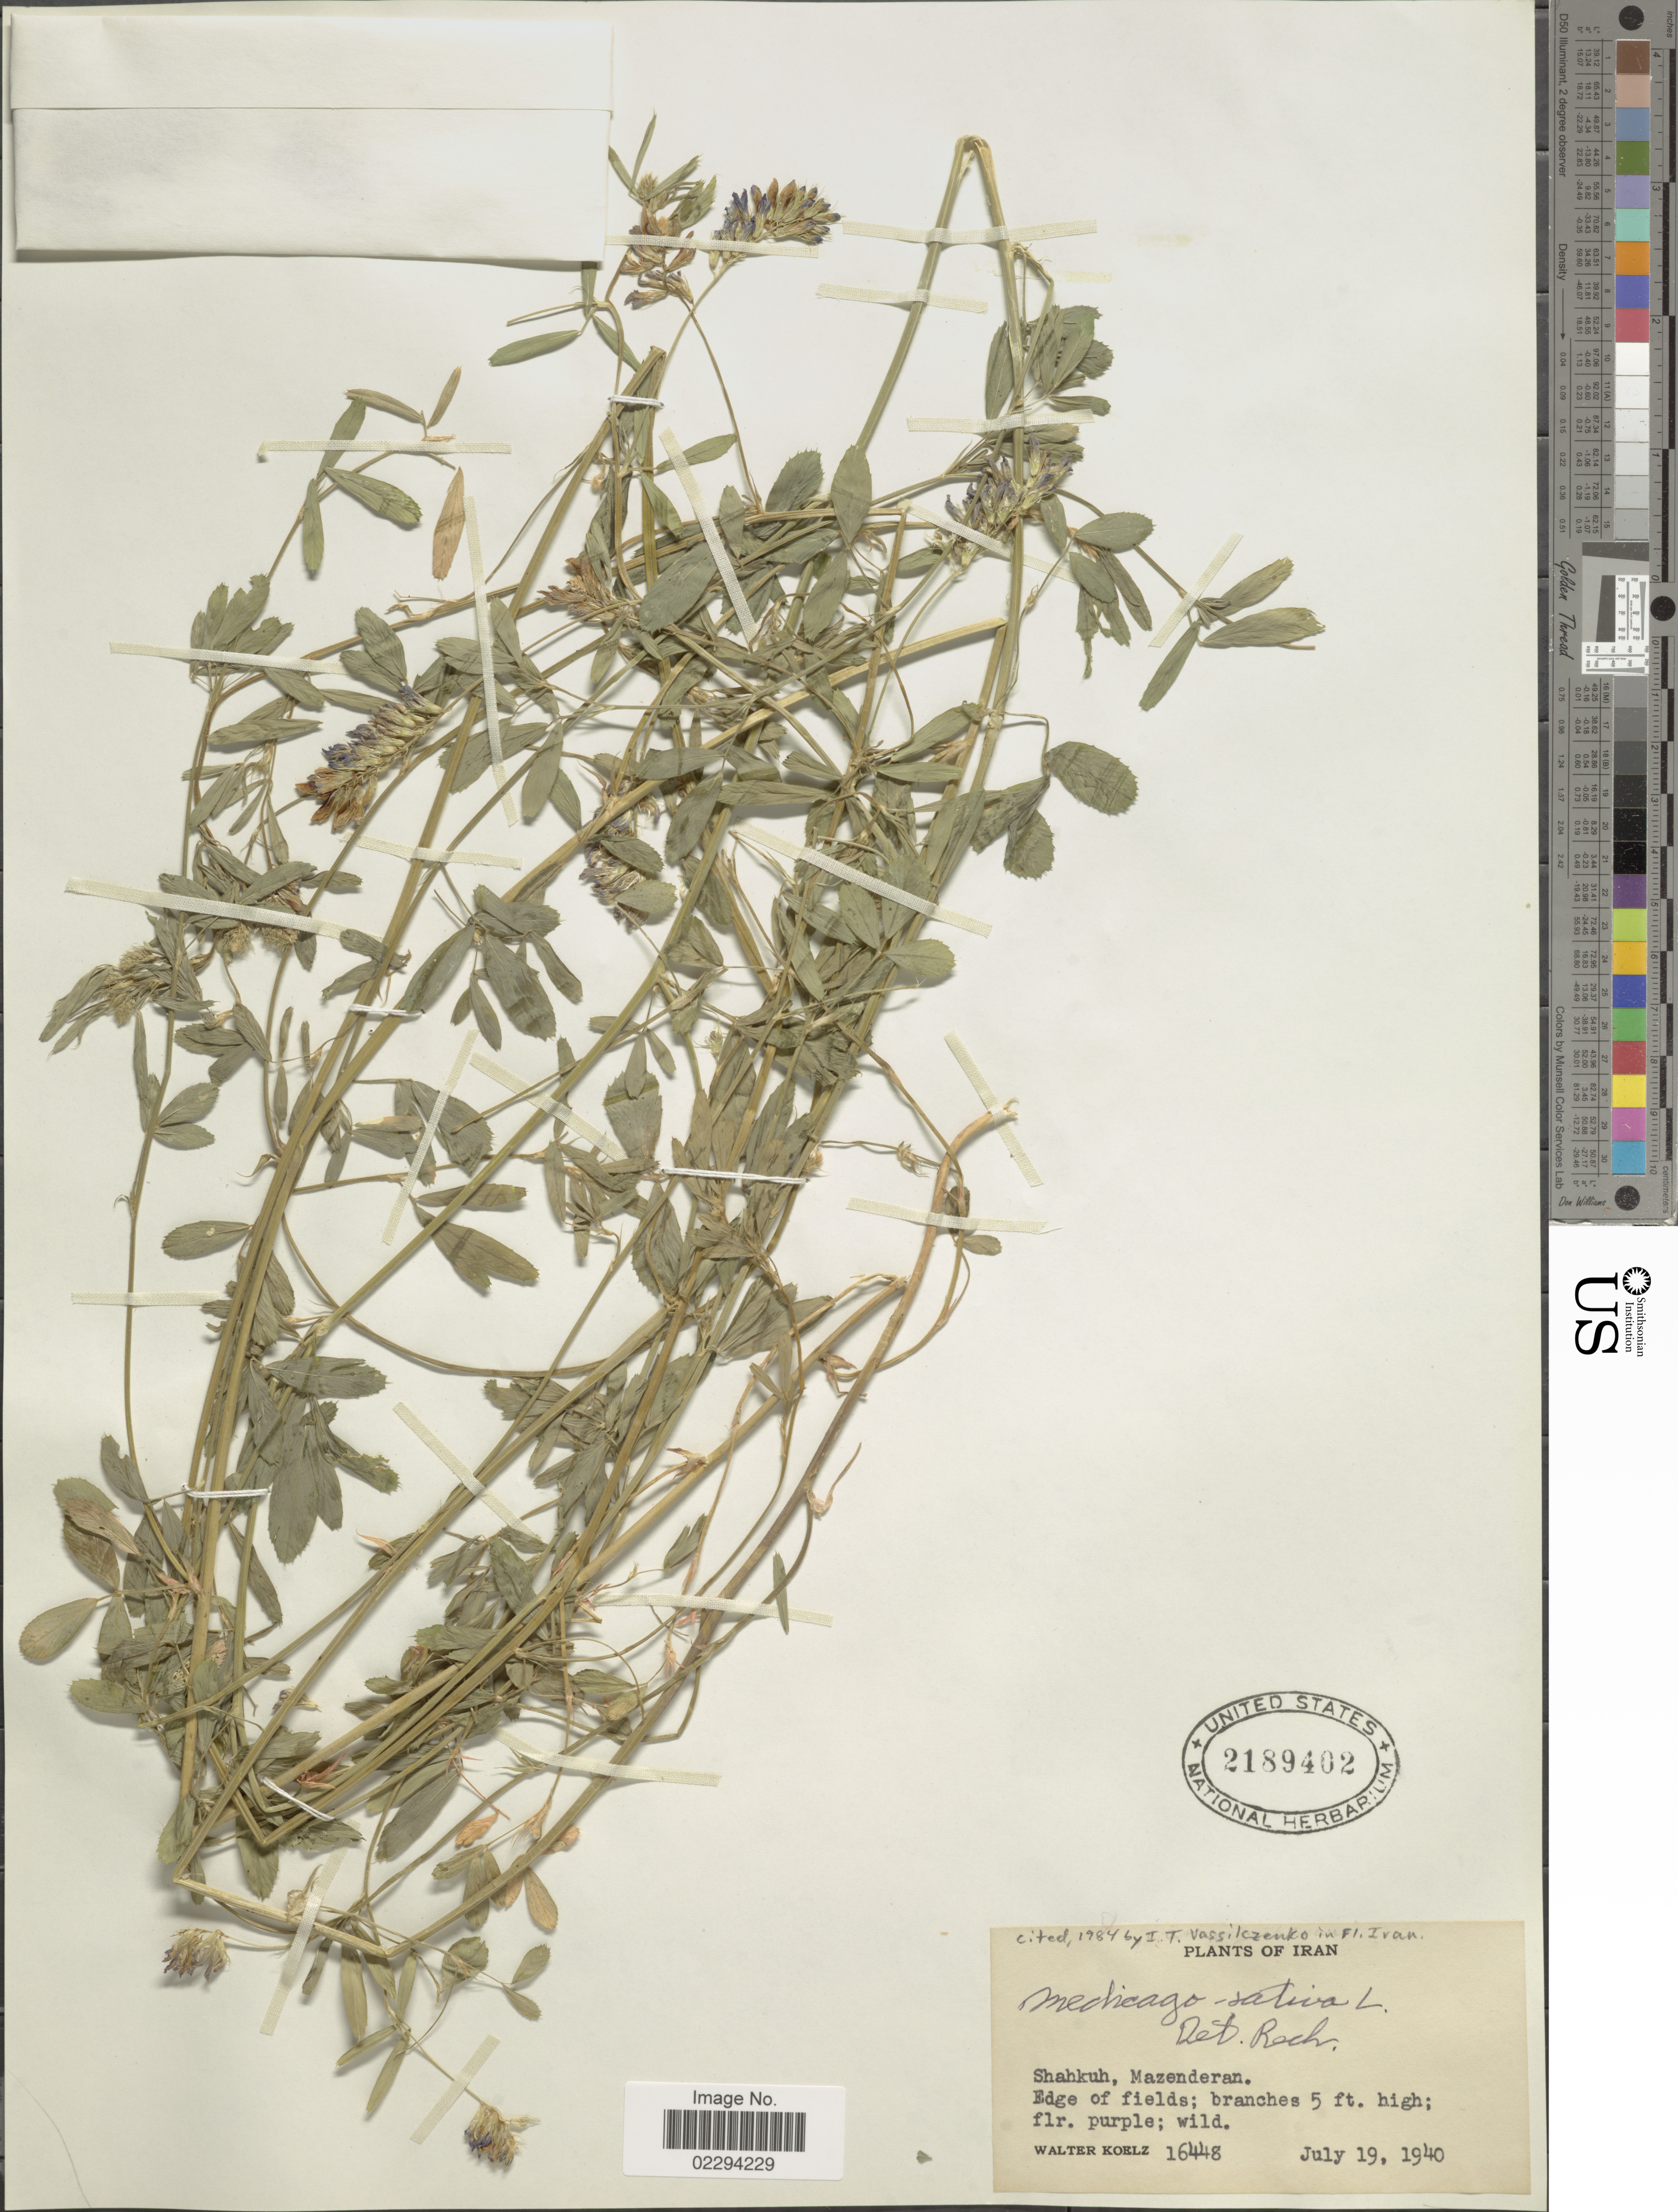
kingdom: Plantae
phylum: Tracheophyta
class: Magnoliopsida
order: Fabales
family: Fabaceae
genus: Medicago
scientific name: Medicago sativa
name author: L.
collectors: W. N. Koelz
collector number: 16448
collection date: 1940-07-19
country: Iran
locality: Shahkuh, Mazenderan, edge of fields.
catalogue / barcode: US 2189402